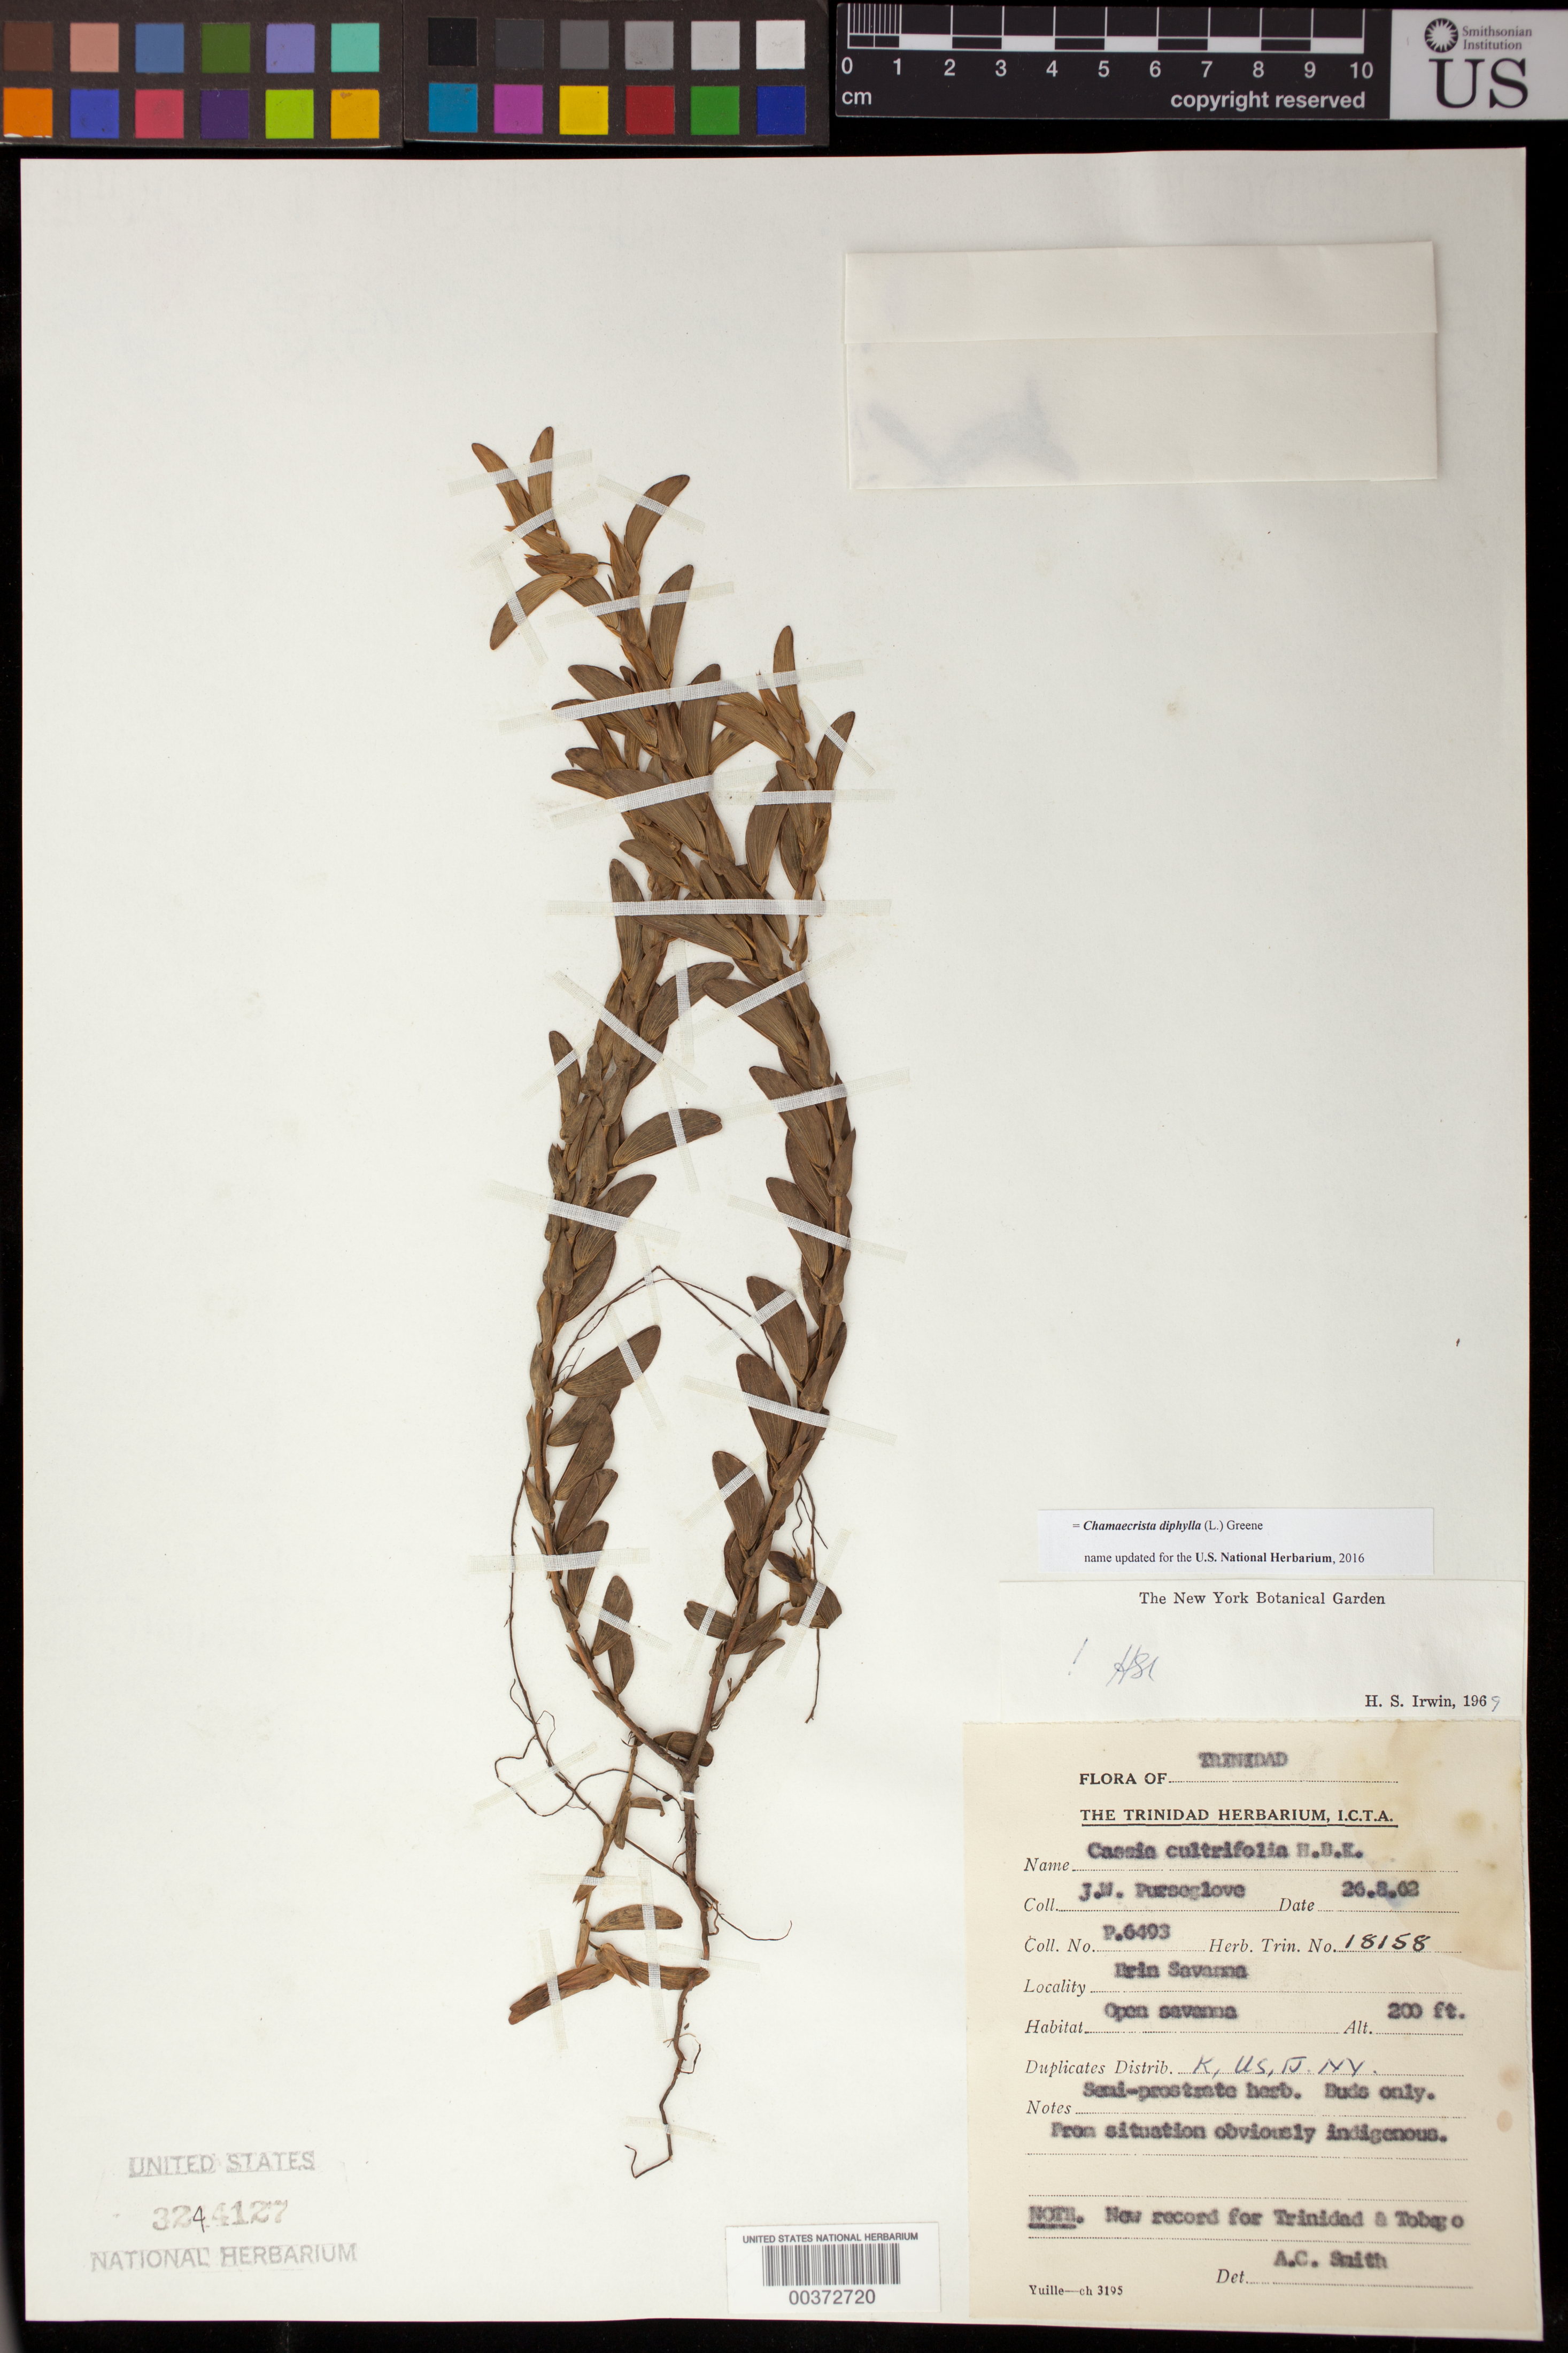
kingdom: Plantae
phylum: Tracheophyta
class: Magnoliopsida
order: Fabales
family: Fabaceae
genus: Chamaecrista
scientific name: Chamaecrista diphylla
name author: (L.) Greene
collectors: J. Purseglove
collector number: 6493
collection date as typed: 26 Aug 1902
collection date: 1902-08-26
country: Trinidad and Tobago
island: Trinidad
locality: Erin savanna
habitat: Open savanna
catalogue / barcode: US 3244127